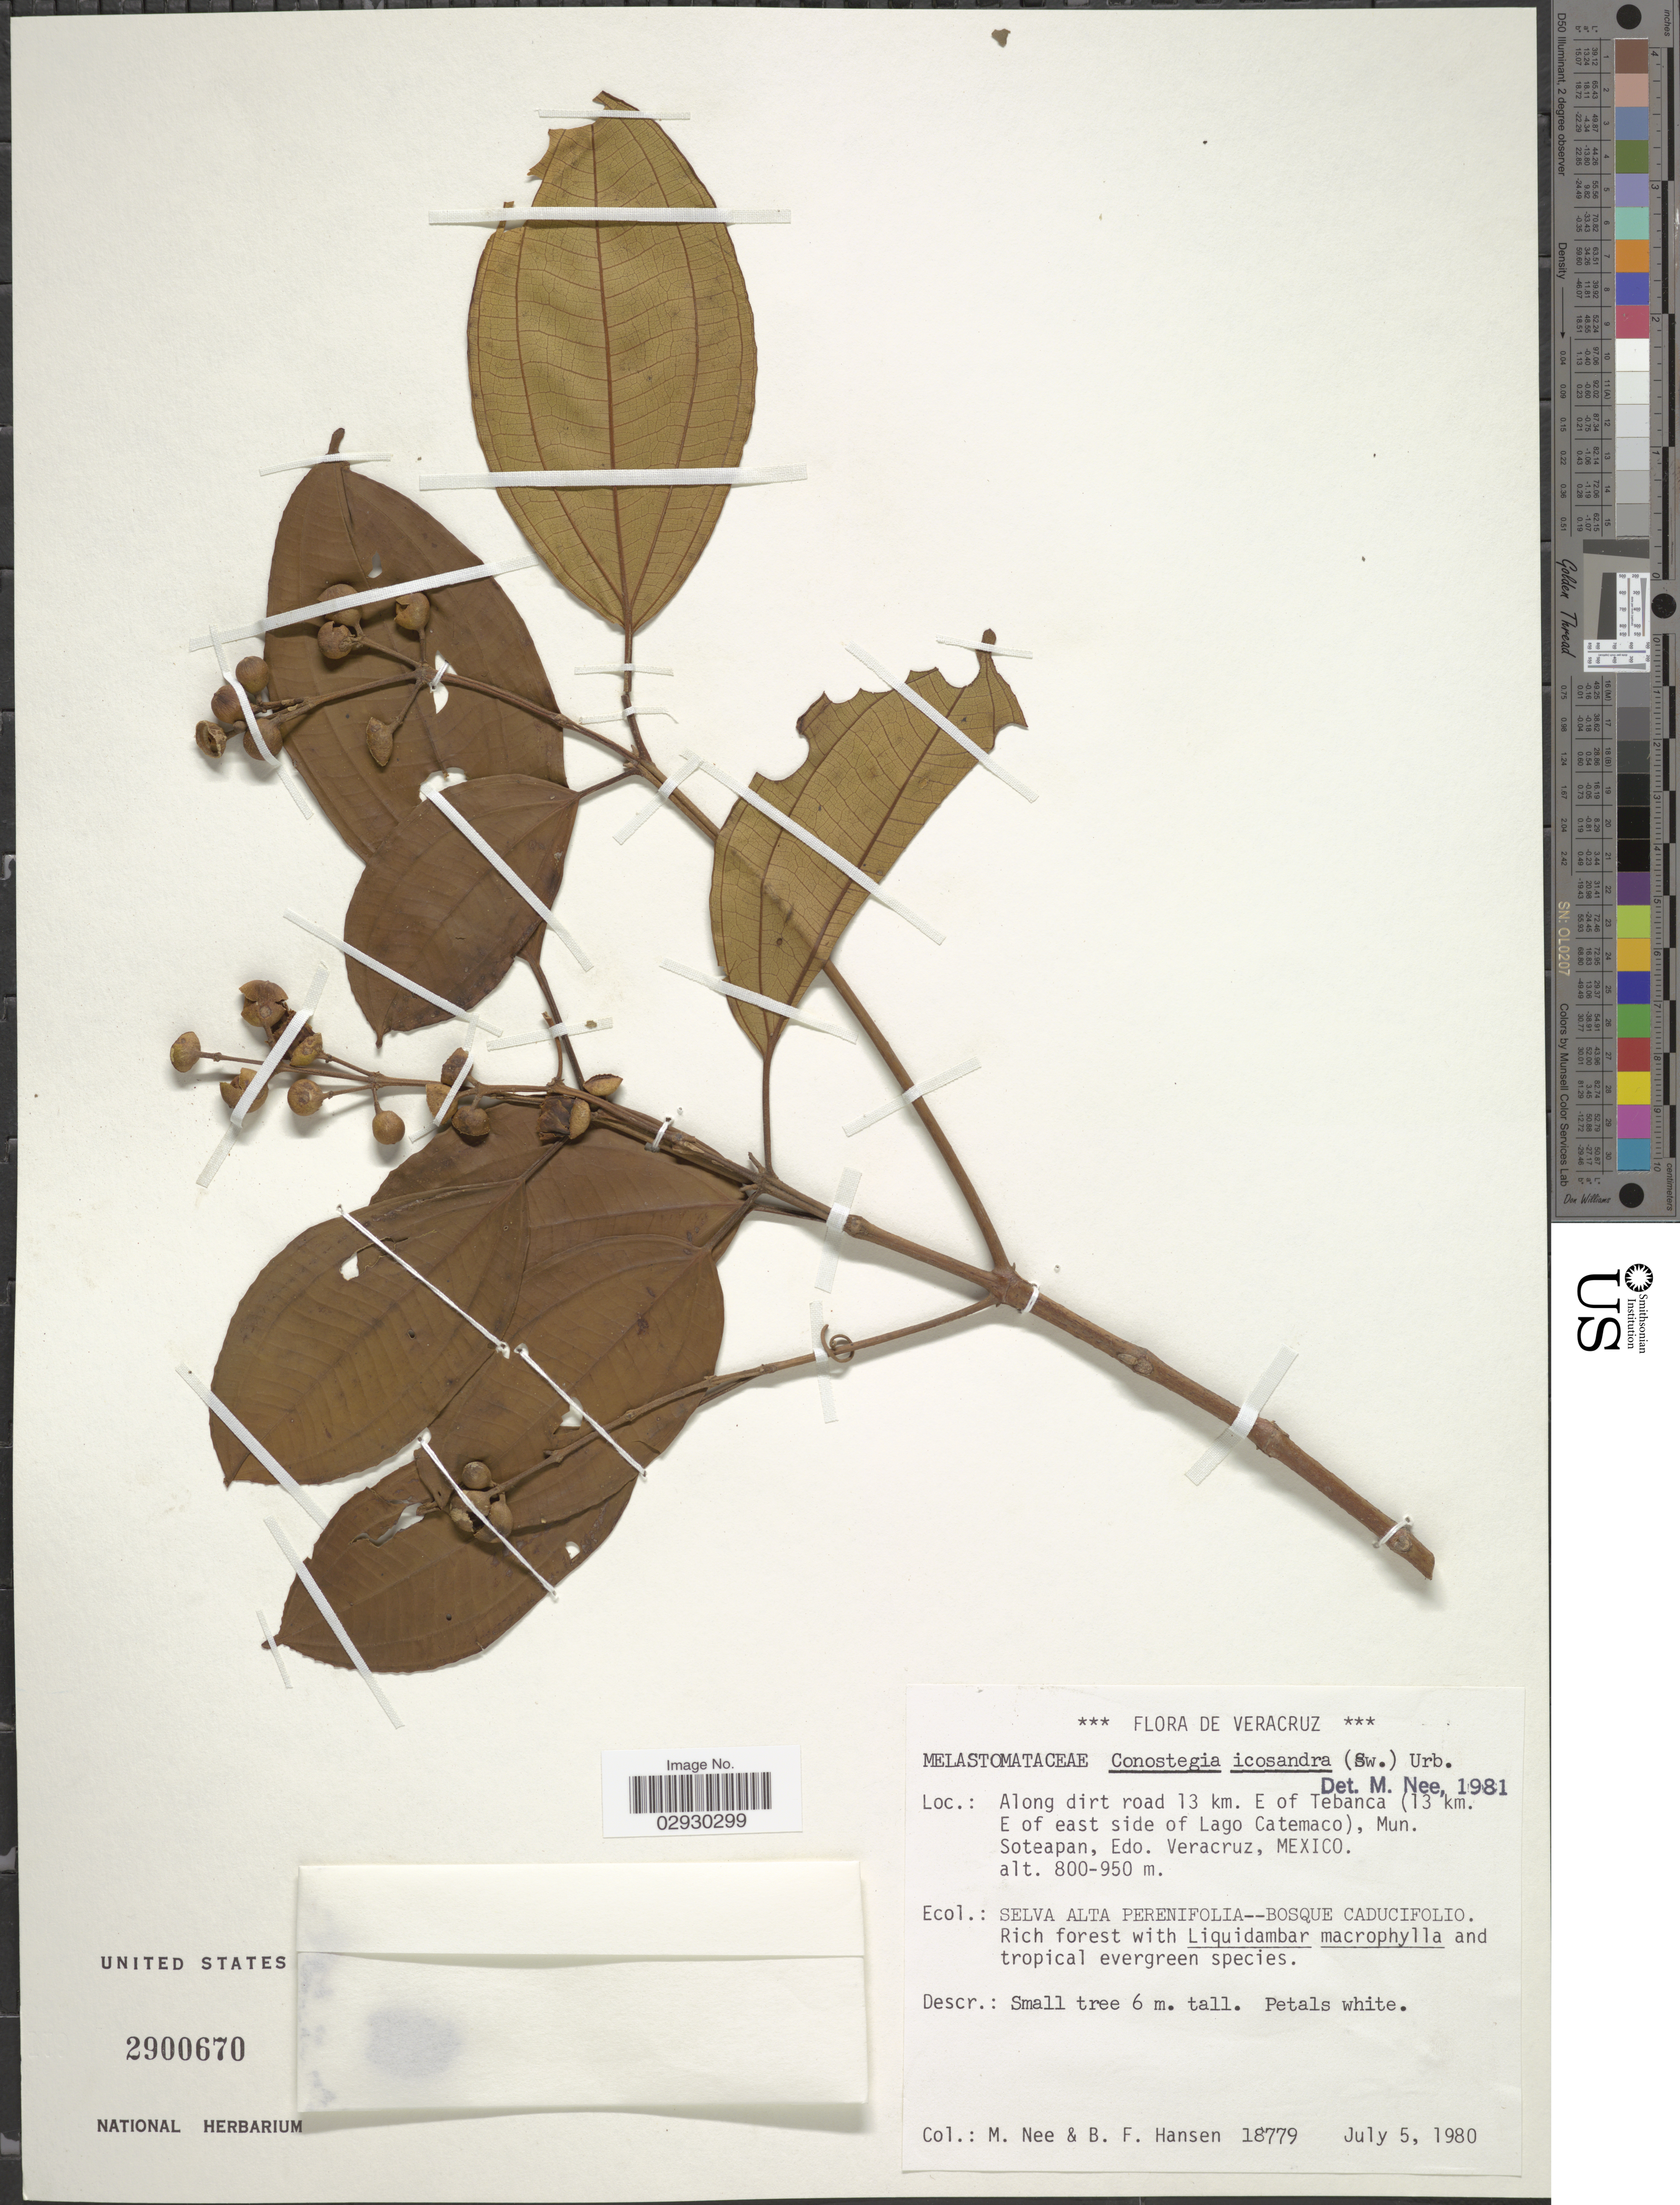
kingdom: Plantae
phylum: Tracheophyta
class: Magnoliopsida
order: Myrtales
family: Melastomataceae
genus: Conostegia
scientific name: Conostegia icosandra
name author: (Sw.) Urb.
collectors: M. Nee & B. Hansen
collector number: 18779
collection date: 1980-07-05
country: Mexico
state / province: Veracruz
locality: Veracruz. Along dirt road 13 km. E of Tebanca (13 km. E of east side of Lago Catemaco), Mun. Soteapan, Edo. Veracruz.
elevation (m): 800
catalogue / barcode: US 2900670